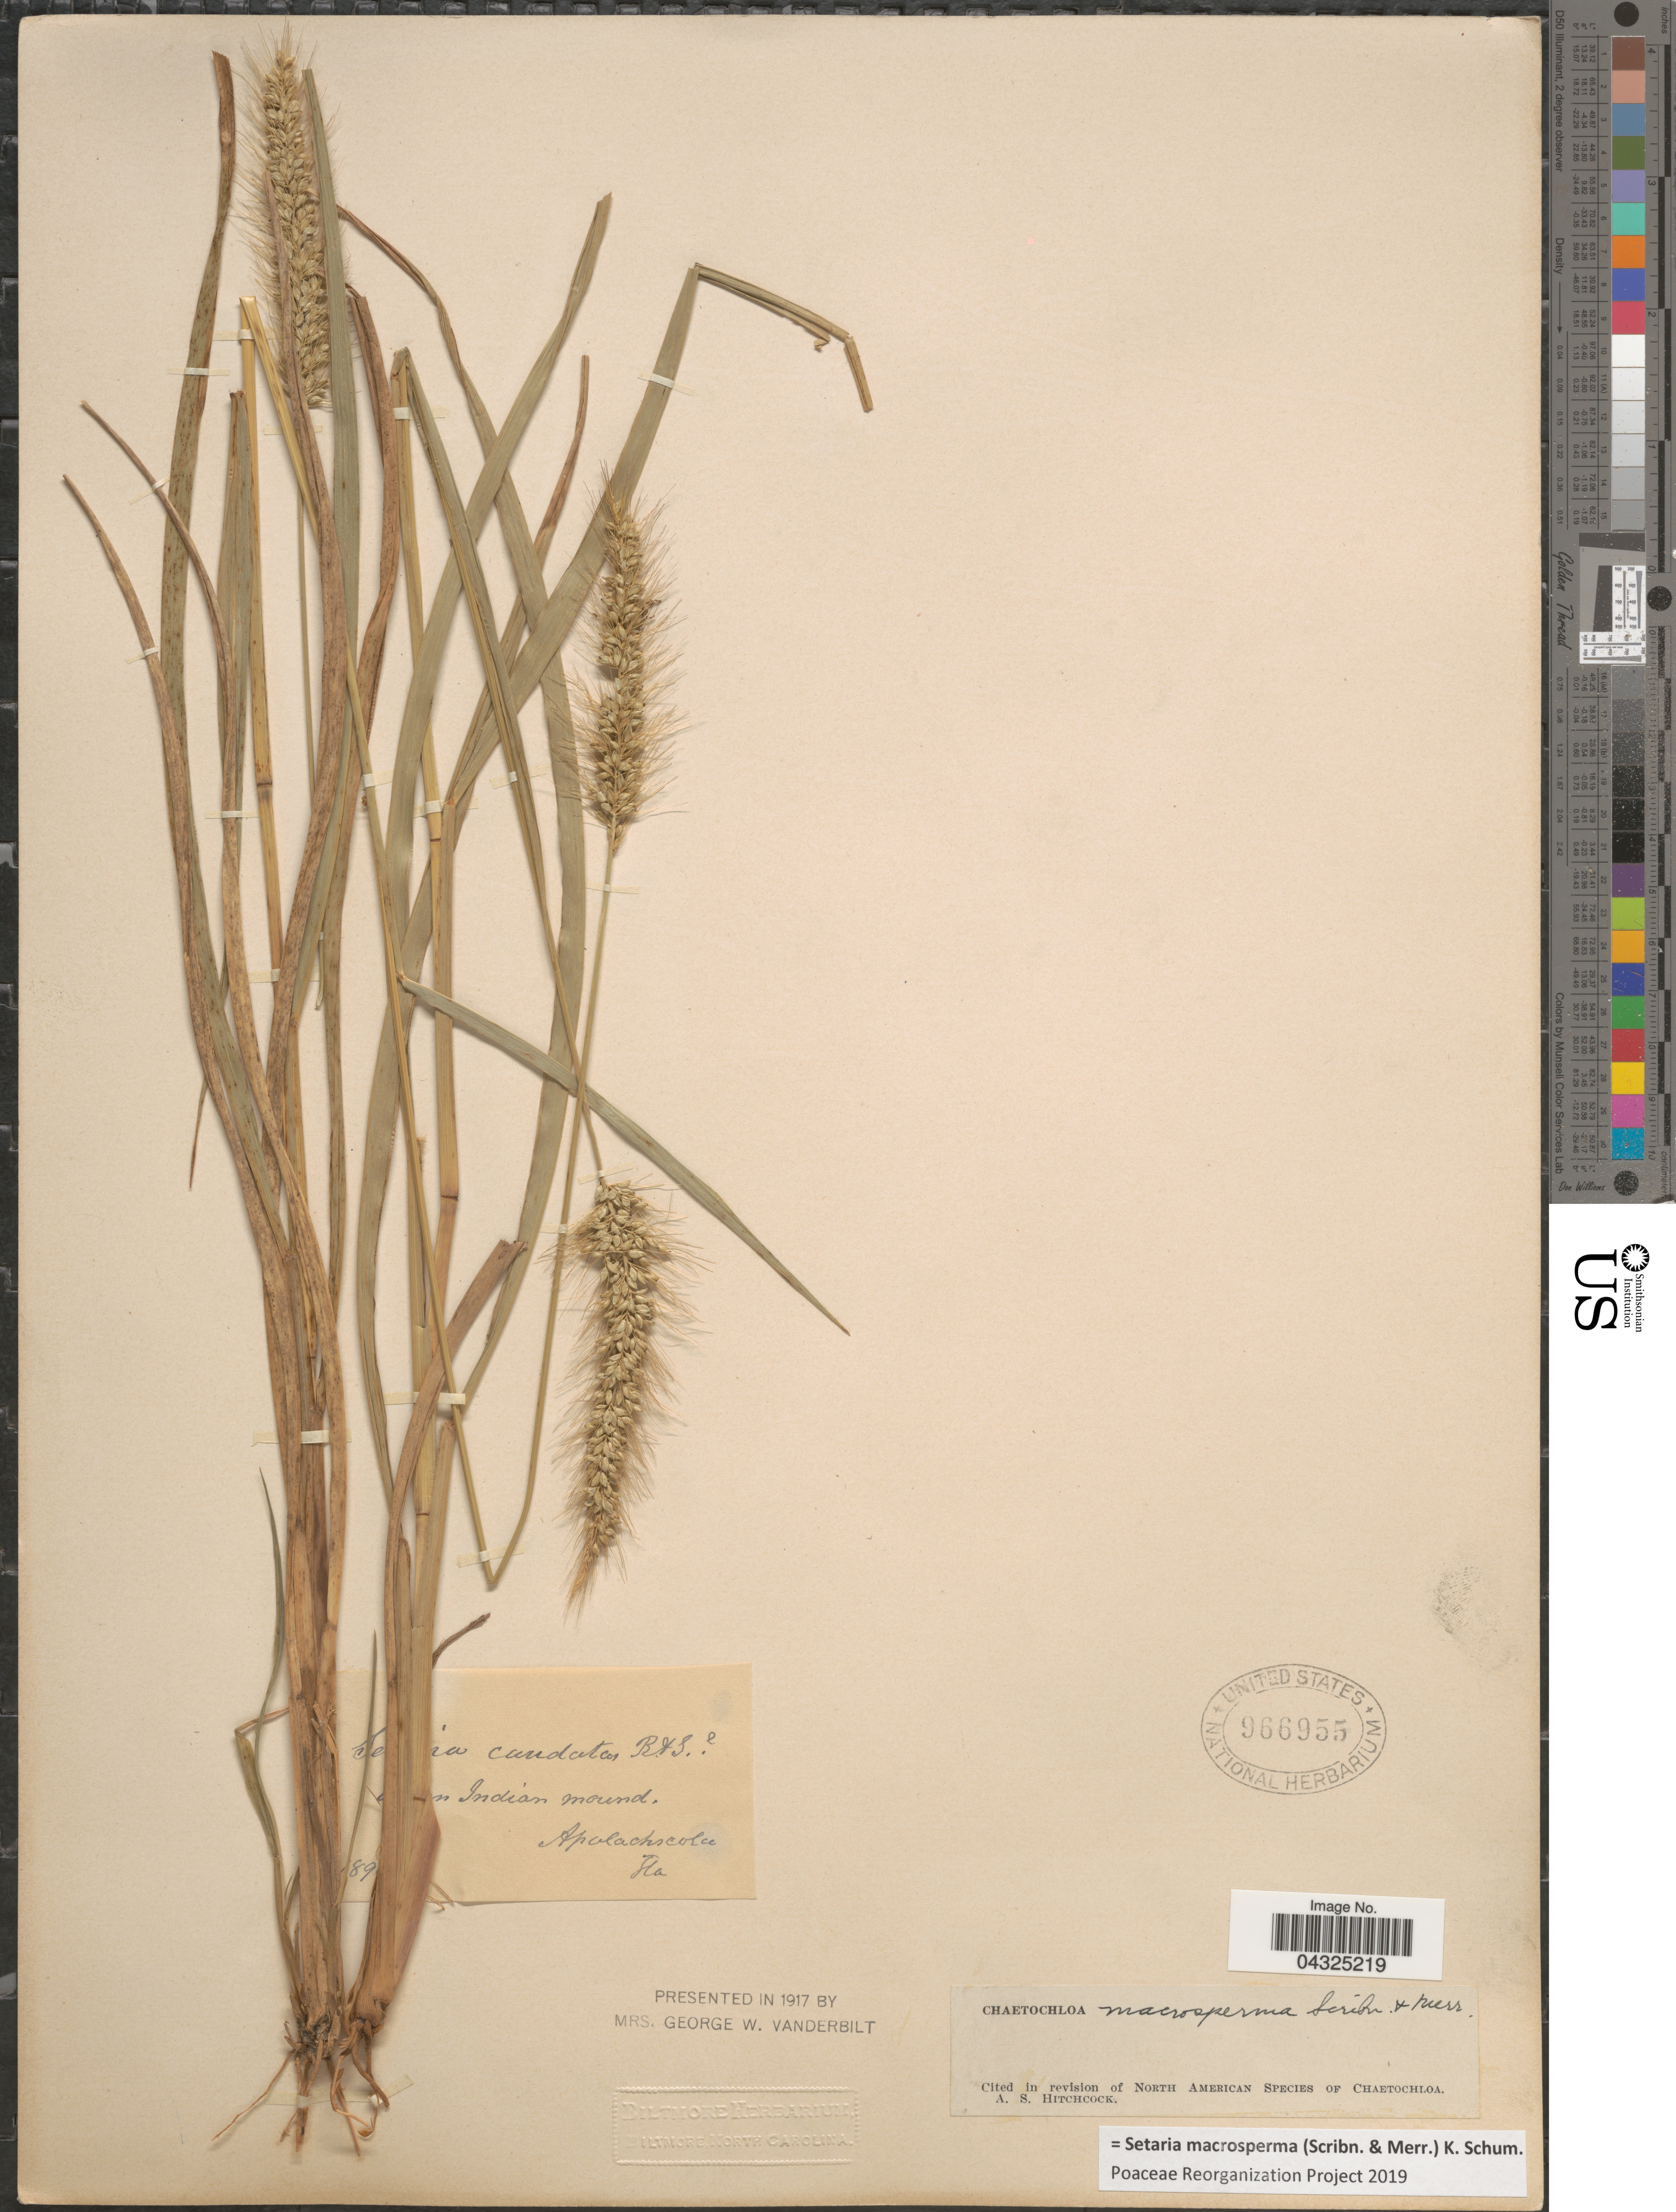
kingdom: Plantae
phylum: Tracheophyta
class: Liliopsida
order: Poales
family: Poaceae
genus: Setaria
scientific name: Setaria macrosperma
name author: (Scribn. & Merr.) K. Schum.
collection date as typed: !89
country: United States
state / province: Florida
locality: [illegible text]n Indian mound. Apalachicola.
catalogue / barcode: US 966955